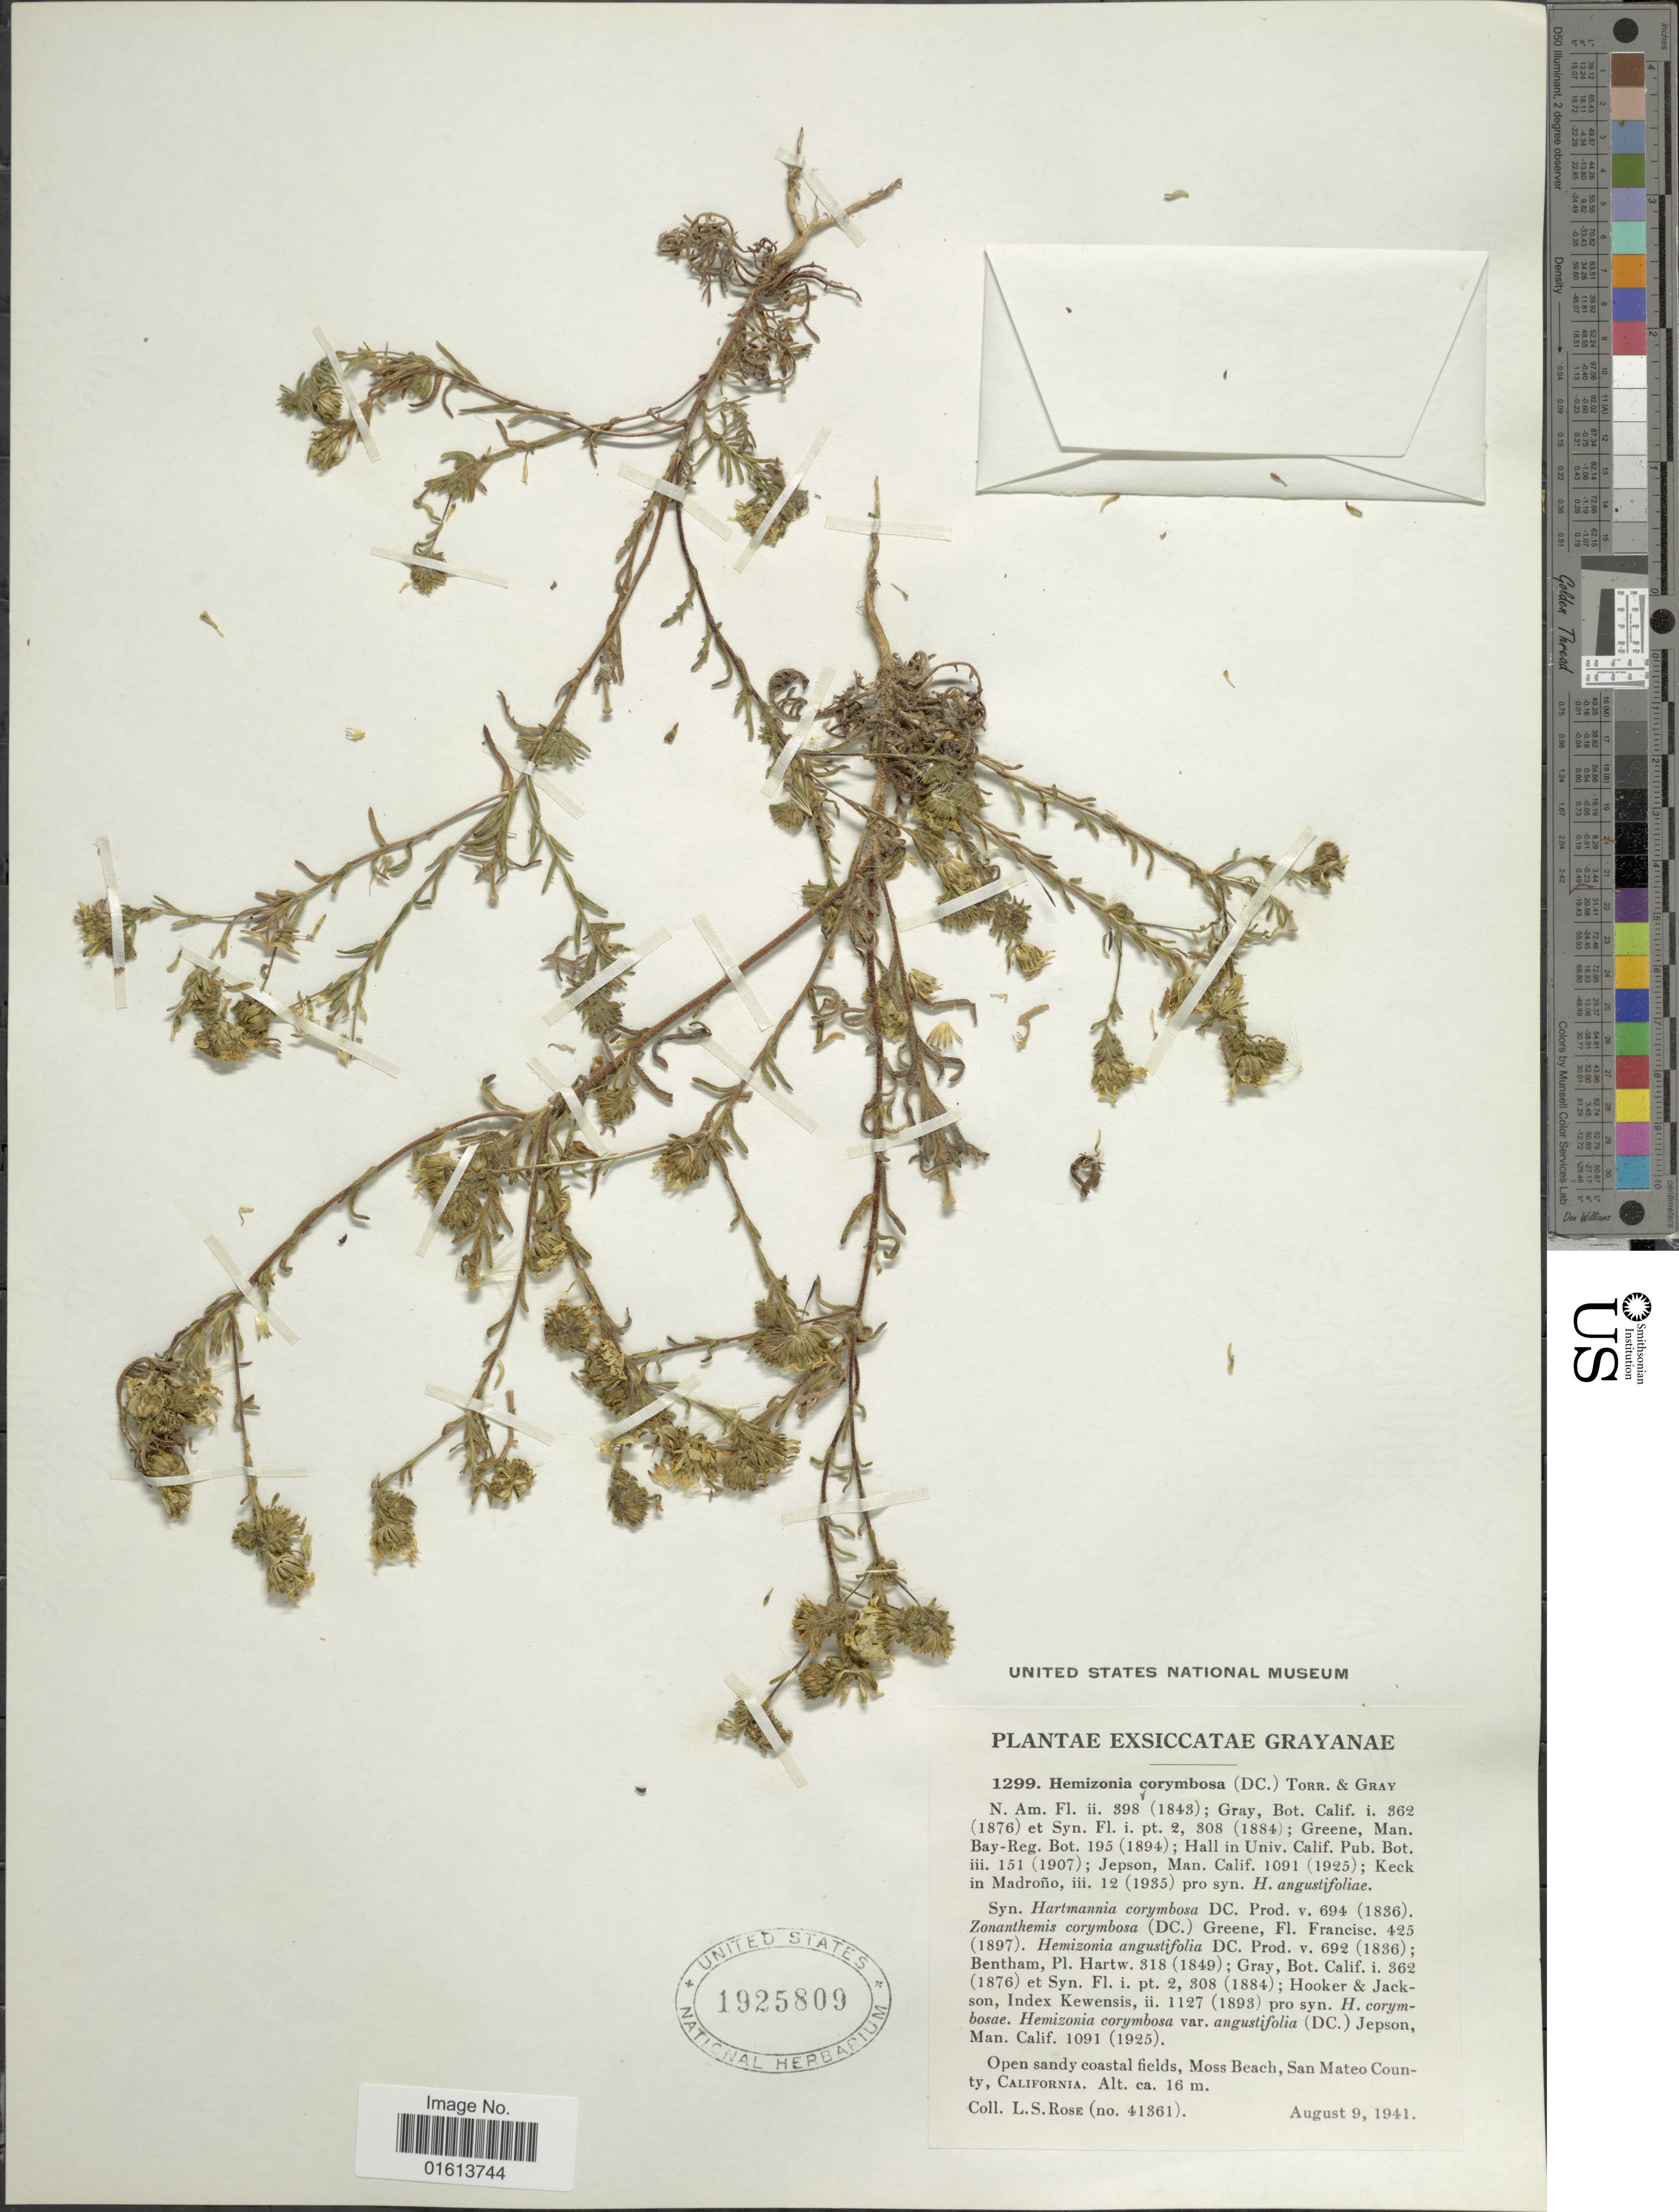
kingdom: Plantae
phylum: Tracheophyta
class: Magnoliopsida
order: Asterales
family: Asteraceae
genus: Deinandra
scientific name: Deinandra corymbosa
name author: (DC.) B.G. Baldwin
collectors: L. S. Rose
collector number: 41361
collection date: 1941-08-09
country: United States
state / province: California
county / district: San Mateo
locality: Grayanae. Open sandy coastal fields, Moss Beach, San Mateo County, California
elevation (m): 16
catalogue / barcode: US 1925809